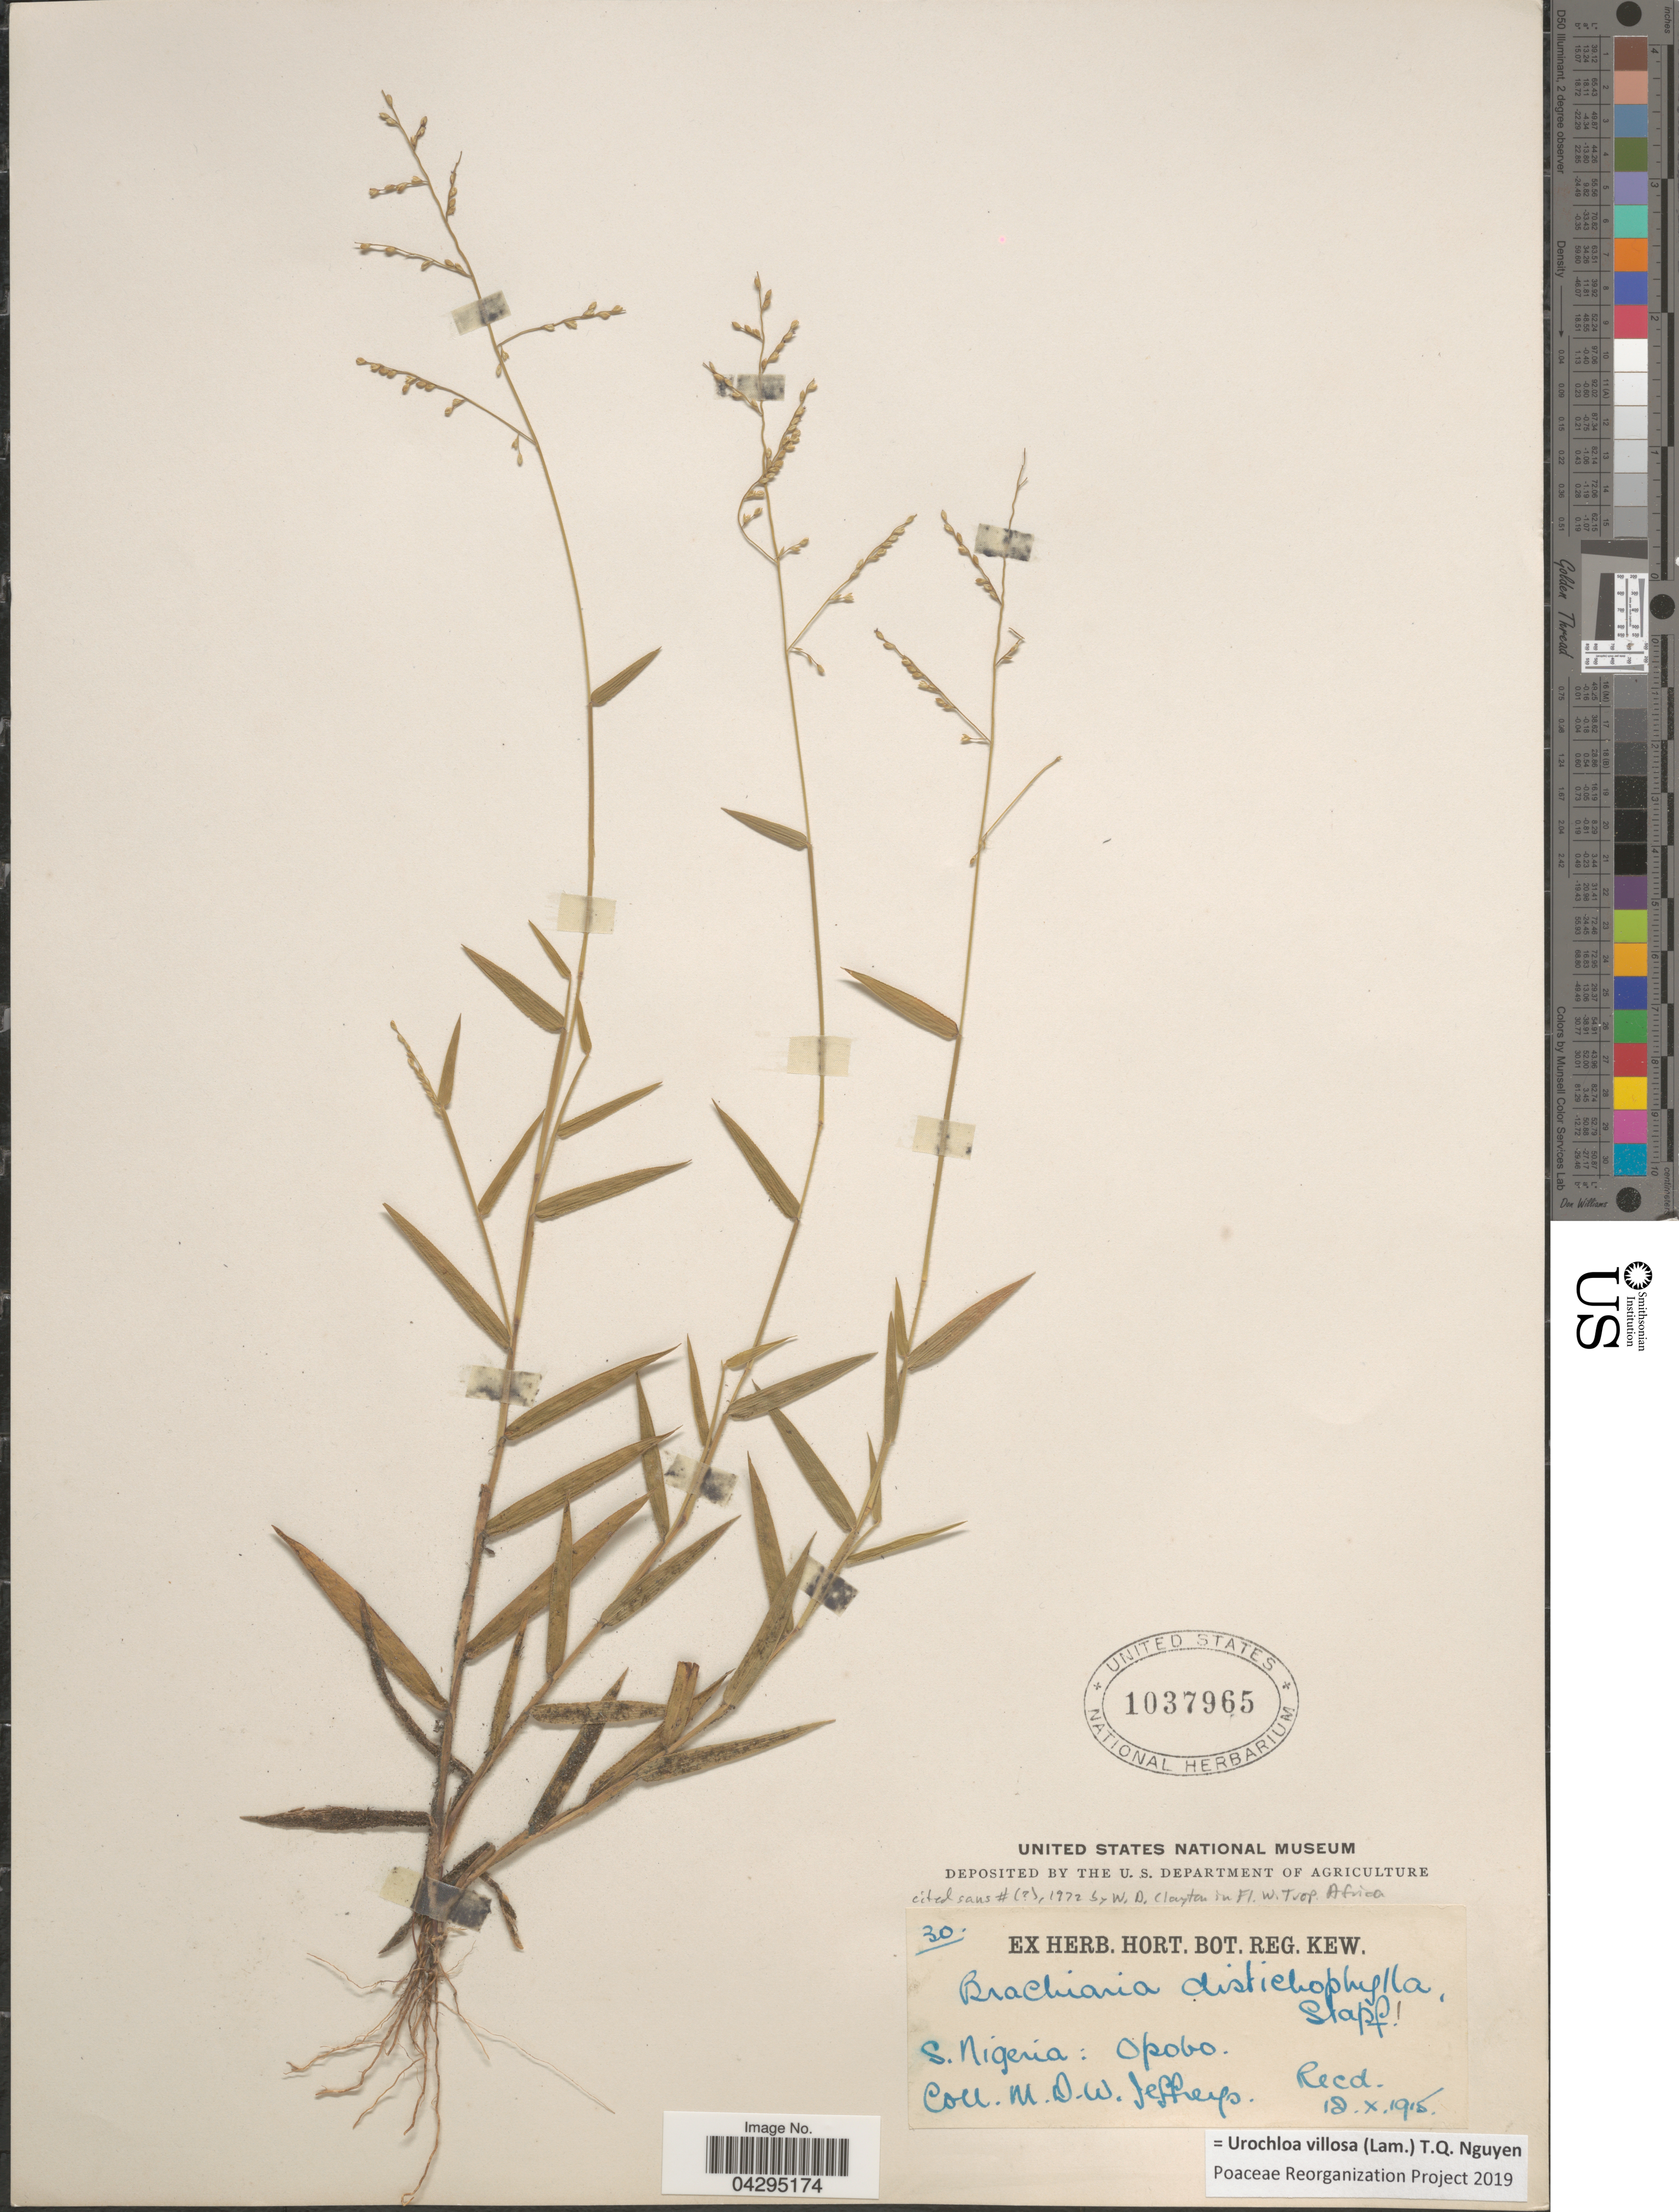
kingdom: Plantae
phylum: Tracheophyta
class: Liliopsida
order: Poales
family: Poaceae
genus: Urochloa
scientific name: Urochloa villosa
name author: (Lam.) T.Q. Nguyen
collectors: M. Jeffreys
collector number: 30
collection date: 1915-10-12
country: Nigeria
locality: S. Nigeria: Opobo.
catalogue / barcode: US 1037965